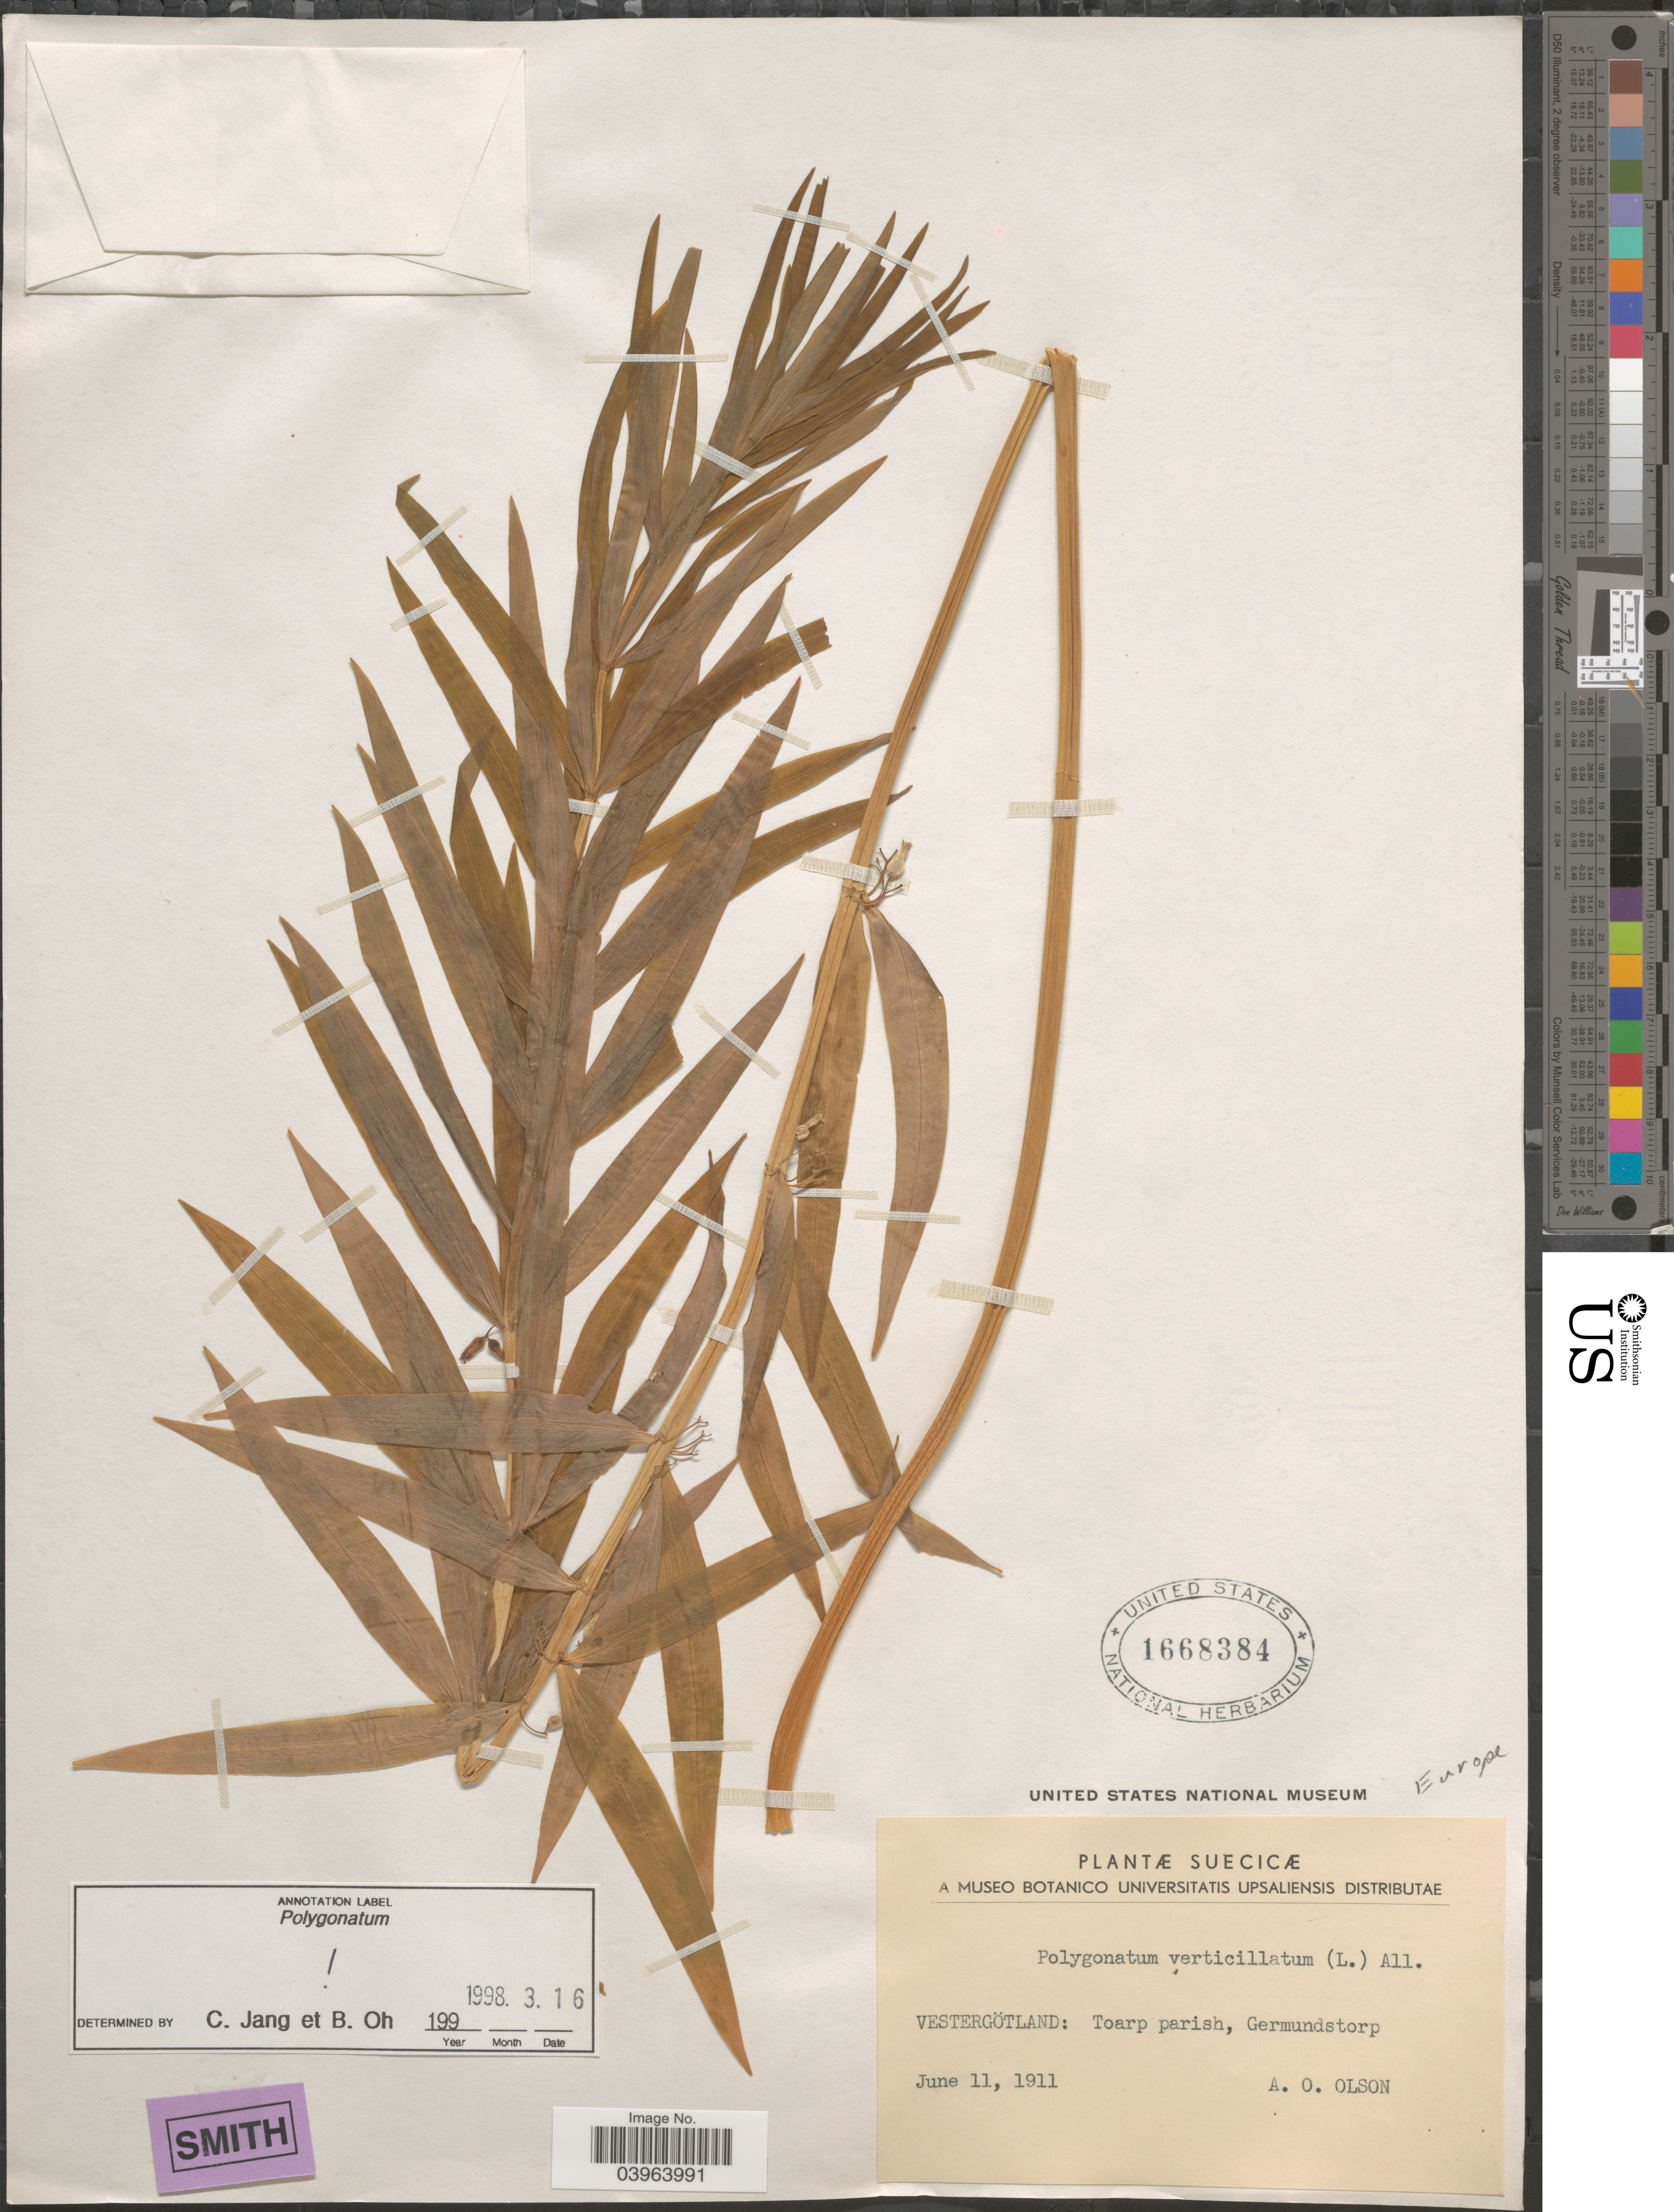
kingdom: Plantae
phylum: Tracheophyta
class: Liliopsida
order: Asparagales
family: Asparagaceae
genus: Polygonatum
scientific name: Polygonatum verticillatum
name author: (L.) All.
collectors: A. Olson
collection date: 1911-06-11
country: Sweden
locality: Suecicæ. Vestergötland: Toarp parish, Germundstorp.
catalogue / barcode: US 1668384